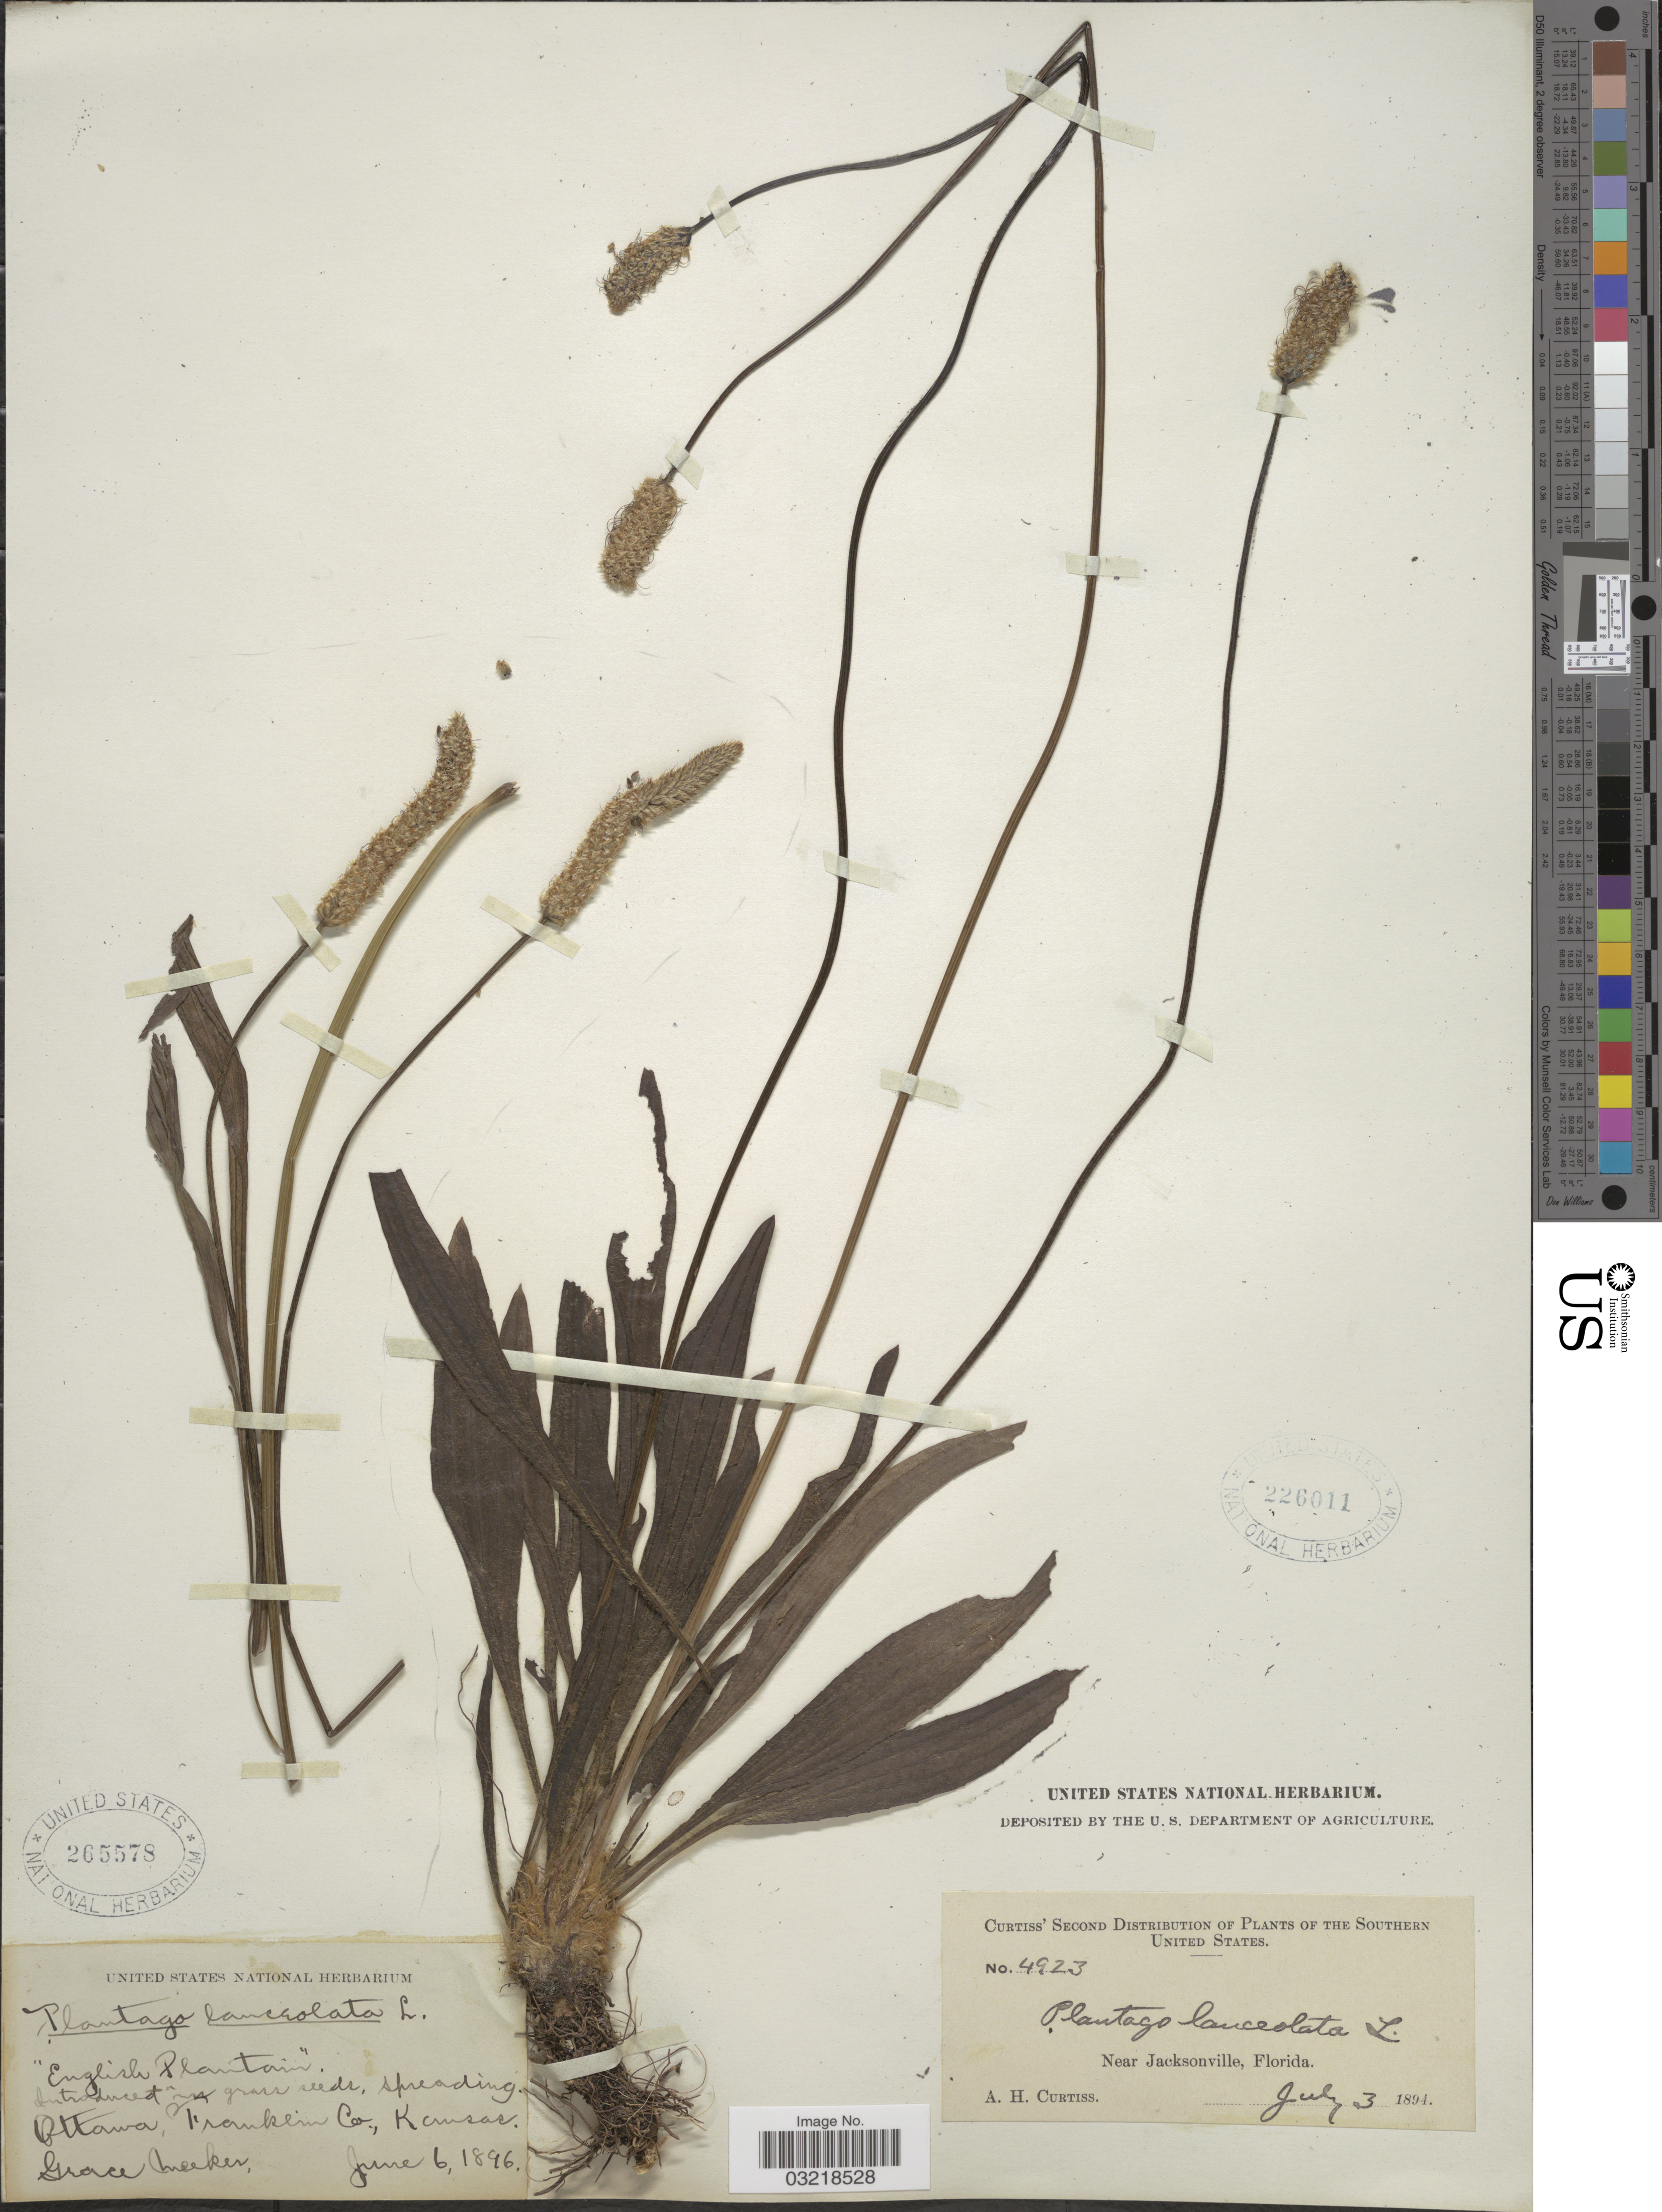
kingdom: Plantae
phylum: Tracheophyta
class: Magnoliopsida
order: Lamiales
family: Plantaginaceae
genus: Plantago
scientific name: Plantago lanceolata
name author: L.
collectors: A. H. Curtiss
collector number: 4923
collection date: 1894-07-03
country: United States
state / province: Florida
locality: Southern United States. Near Jacksonville.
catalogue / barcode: US 226011